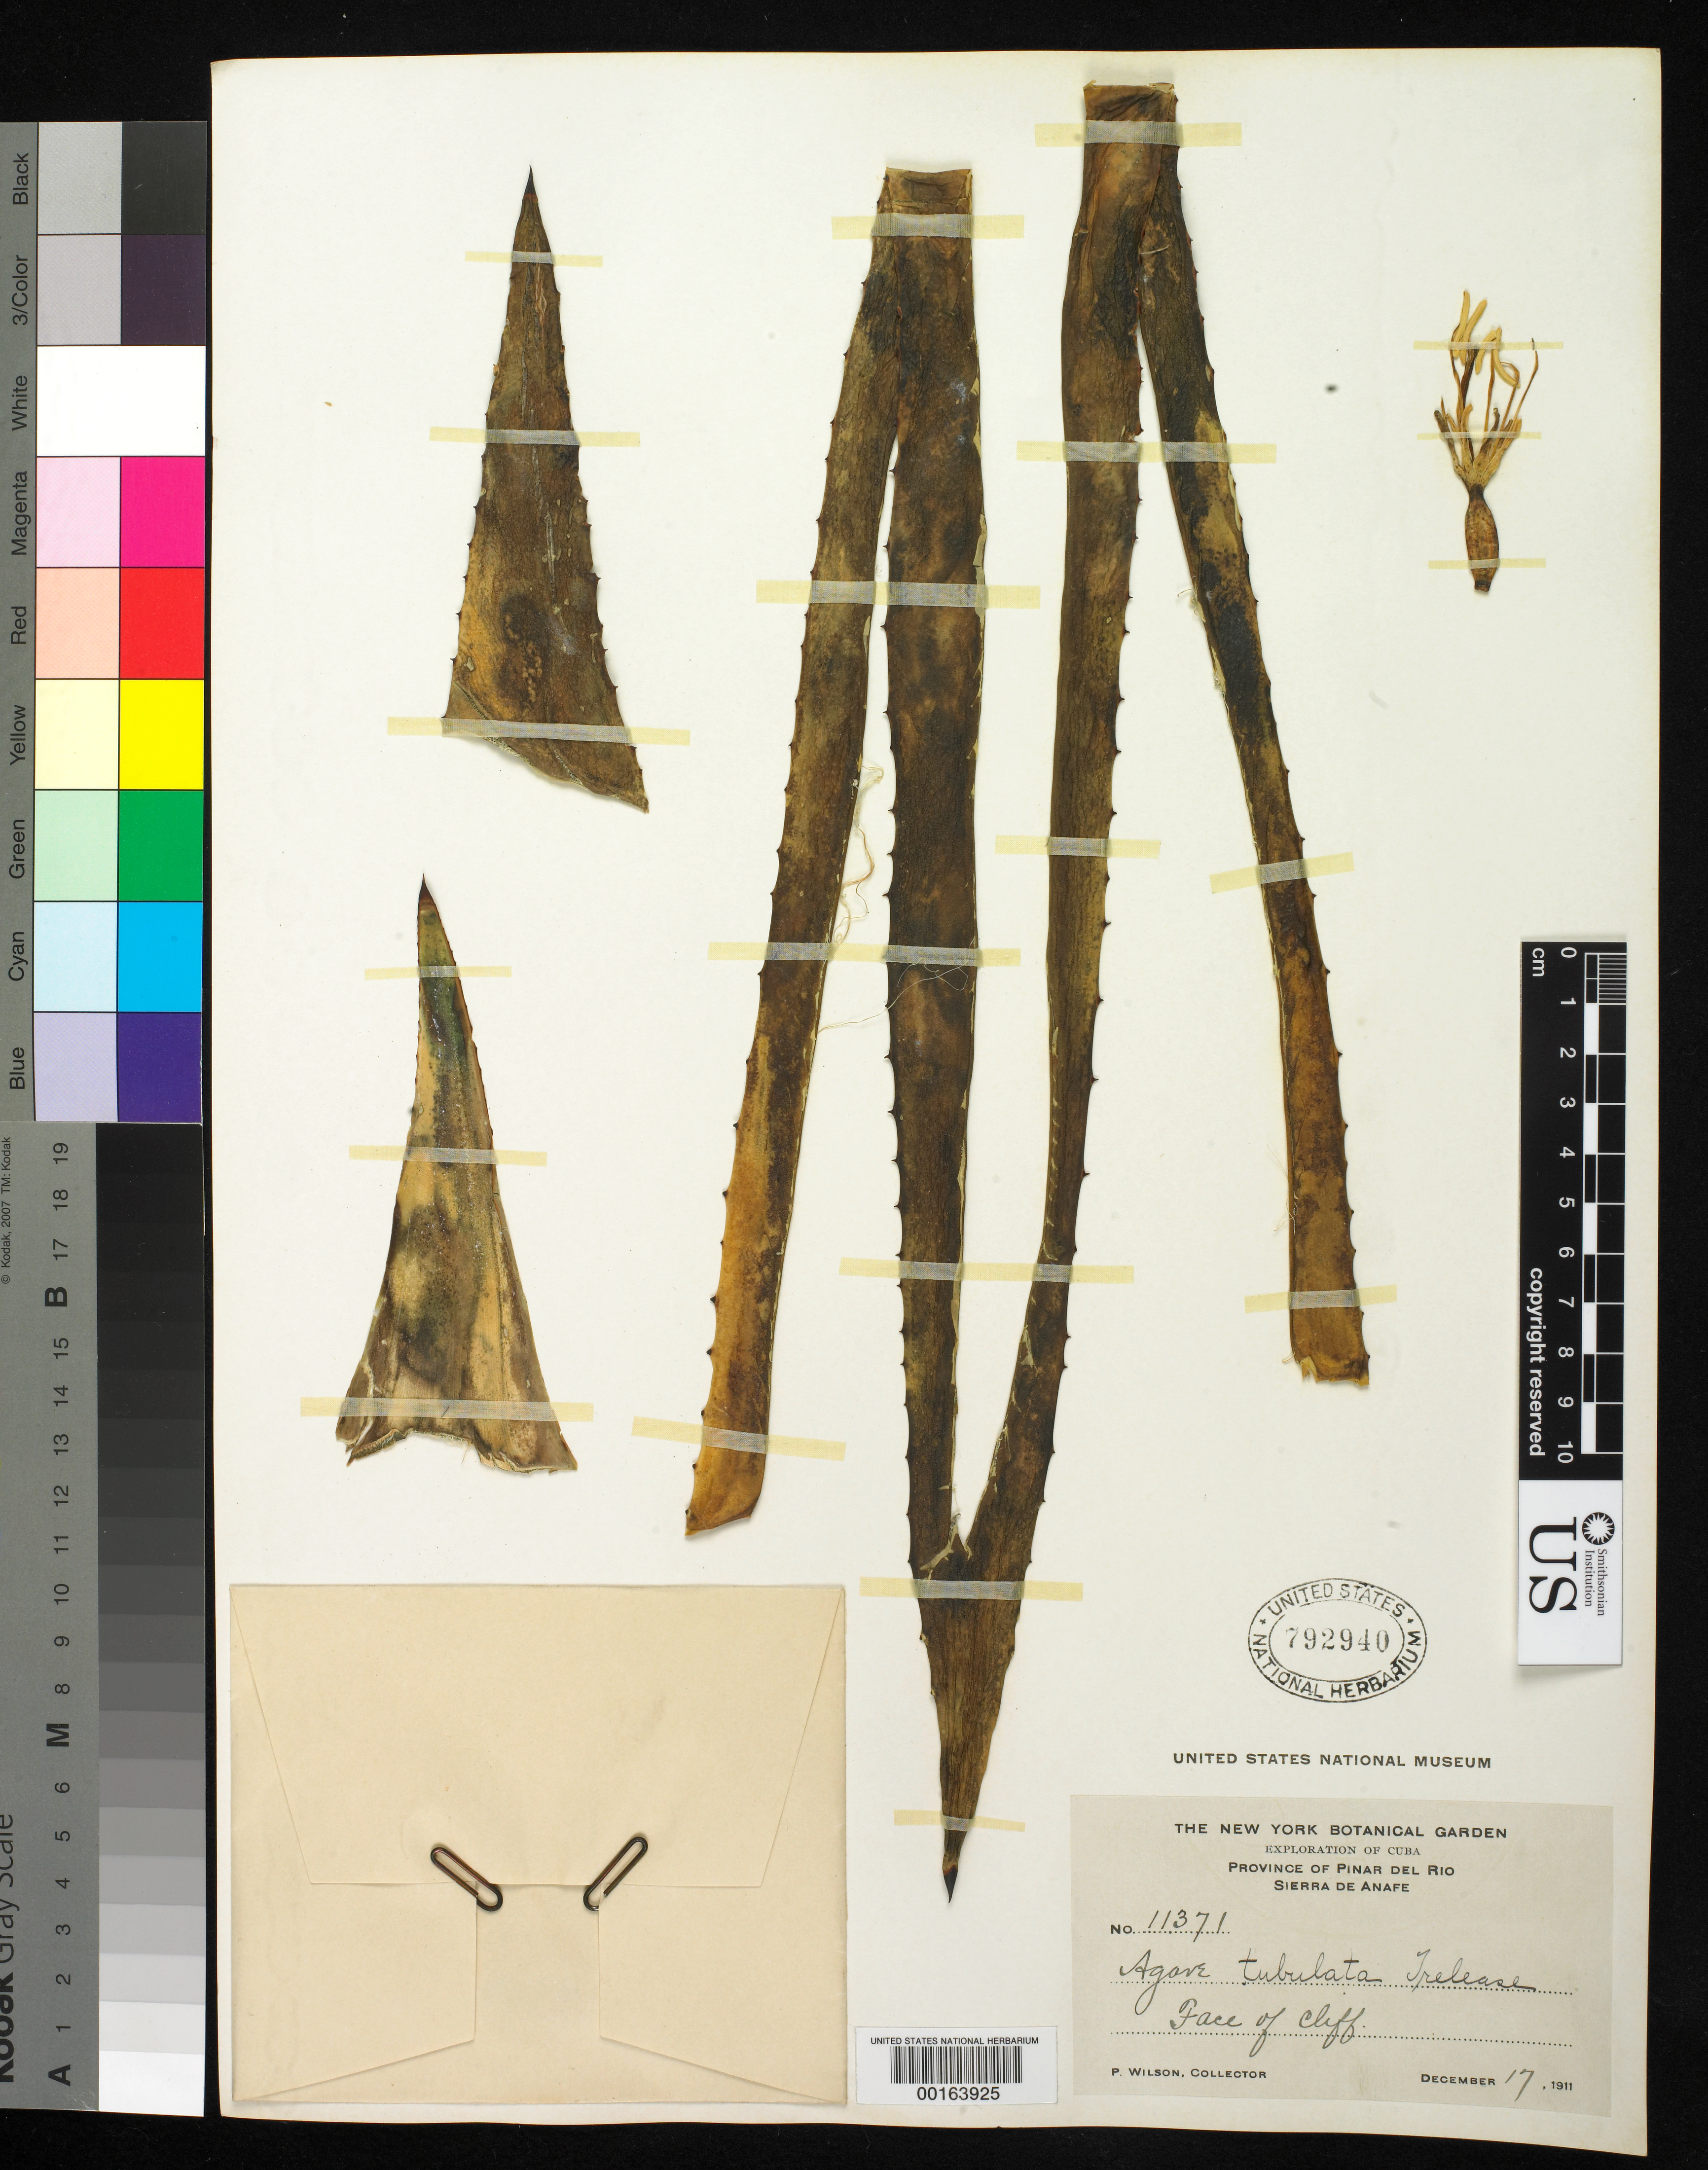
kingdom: Plantae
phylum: Tracheophyta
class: Liliopsida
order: Asparagales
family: Asparagaceae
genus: Agave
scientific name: Agave tubulata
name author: Trel.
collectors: P. Wilson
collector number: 11371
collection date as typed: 17 Dec 1911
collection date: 1911-12-17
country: Cuba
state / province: Pinar del Río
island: Greater Antilles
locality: Sierra de anafe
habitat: Face of cliff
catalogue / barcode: US 792940